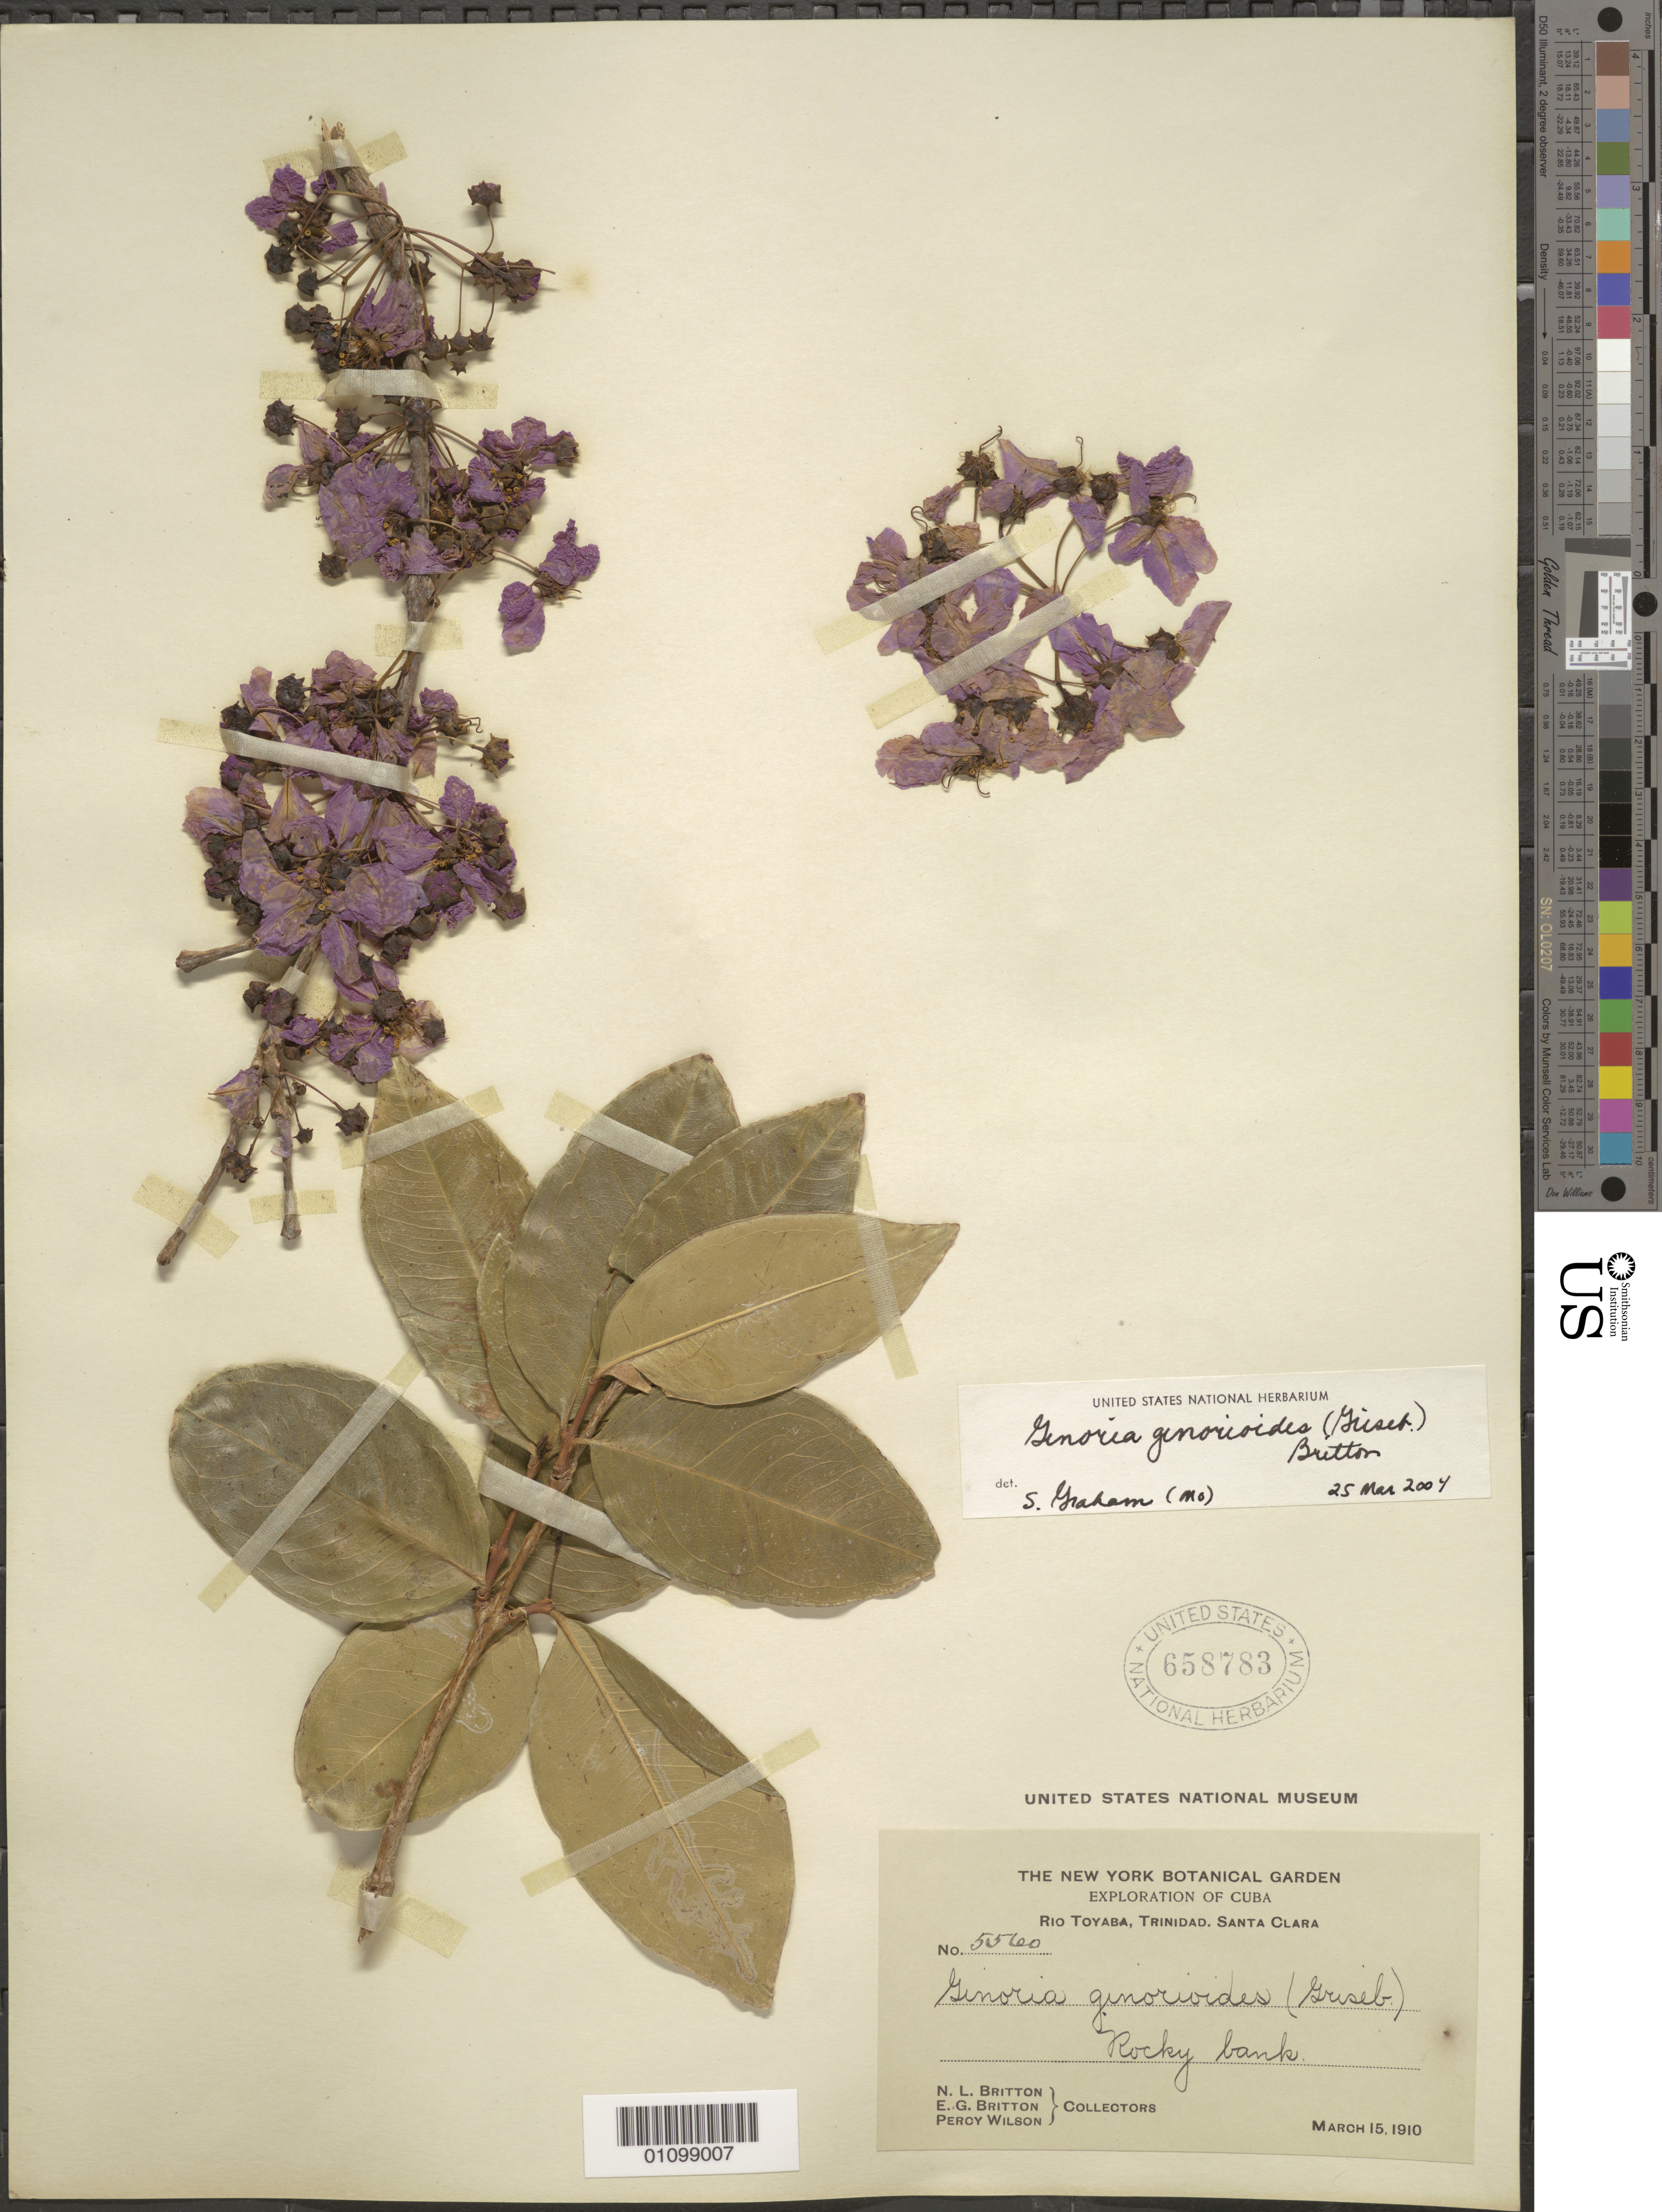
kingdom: Plantae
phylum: Tracheophyta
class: Magnoliopsida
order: Myrtales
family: Lythraceae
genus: Ginoria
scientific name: Ginoria ginorioides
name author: (Griseb.) Britton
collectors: N. Britton, E. G. Britton & P. Wilson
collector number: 5560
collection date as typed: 15 Mar 1910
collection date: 1910-03-15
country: Cuba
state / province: Villa Clara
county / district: Santa Clara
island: Cuba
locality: Rio Toyabe, Trinidad Rocky bank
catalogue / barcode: US 658783